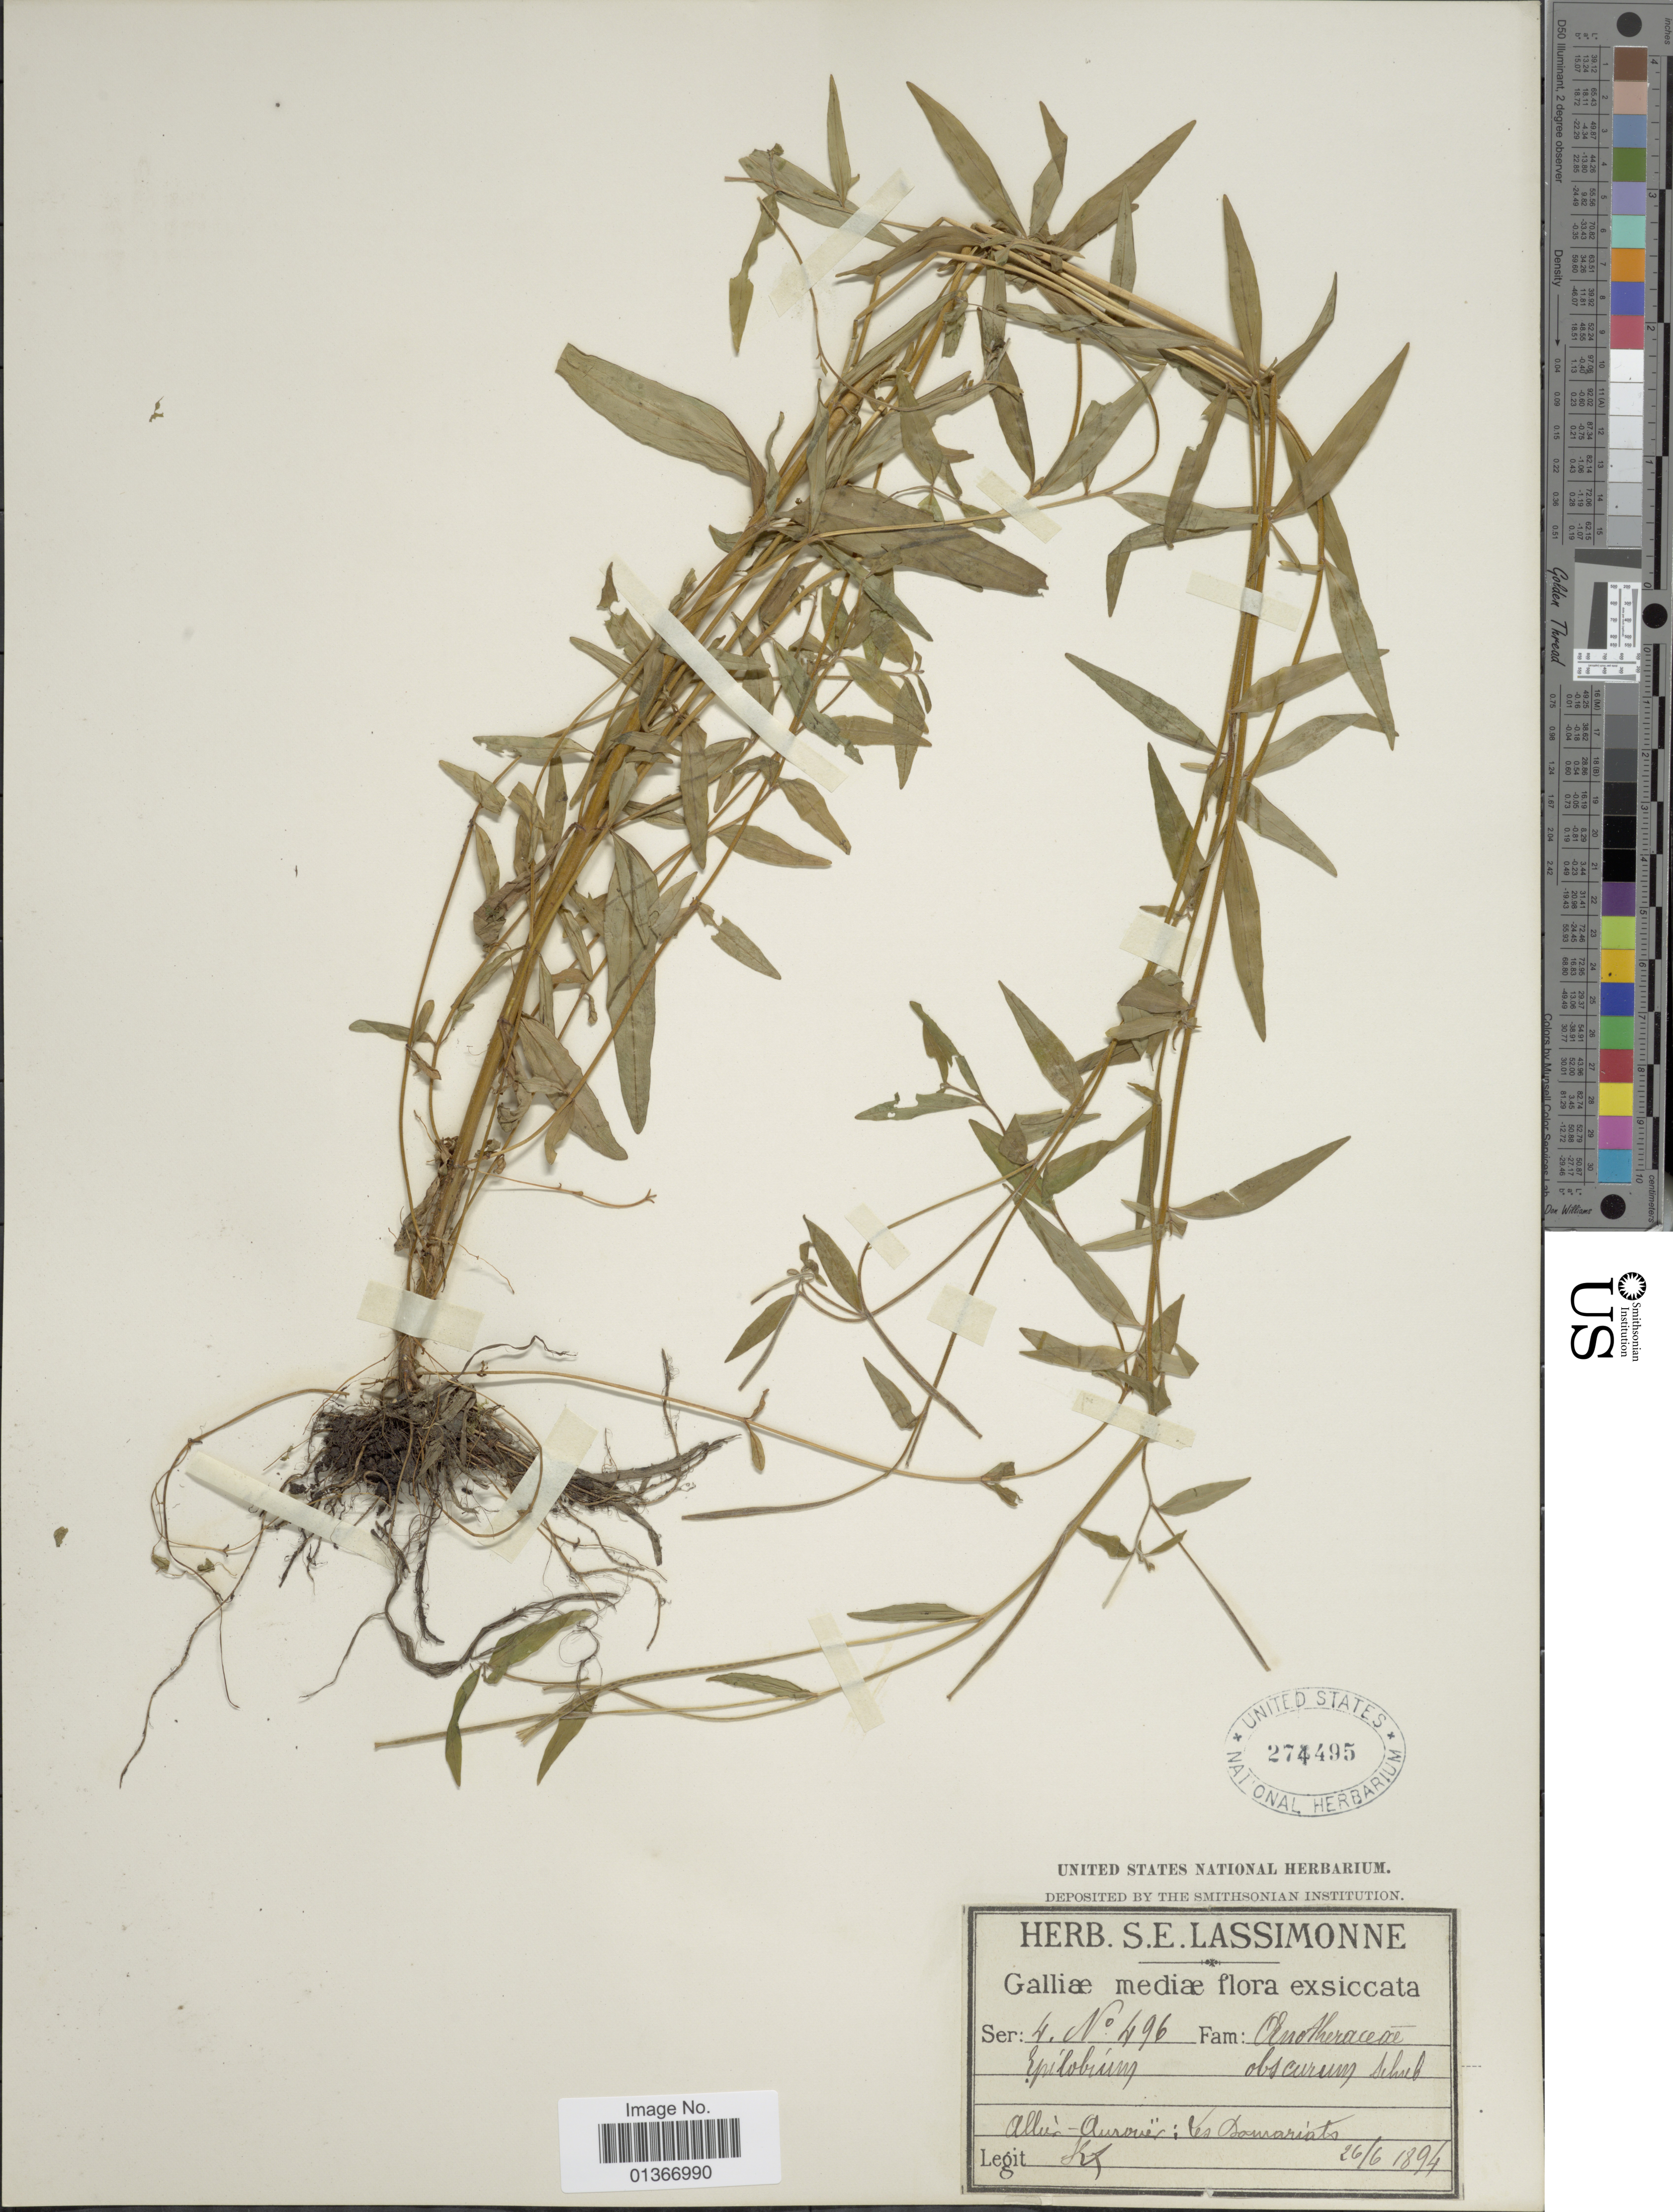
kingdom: Plantae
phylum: Tracheophyta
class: Magnoliopsida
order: Myrtales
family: Onagraceae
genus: Epilobium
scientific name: Epilobium obscurum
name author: Schreb.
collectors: S. Lassimonne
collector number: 496/4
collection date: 1894-06-26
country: France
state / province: Auvergne-Rhône-Alpes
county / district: Allier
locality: Galliæ [France]. Allier - Aurouër: Les Damariats.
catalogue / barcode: US 274495